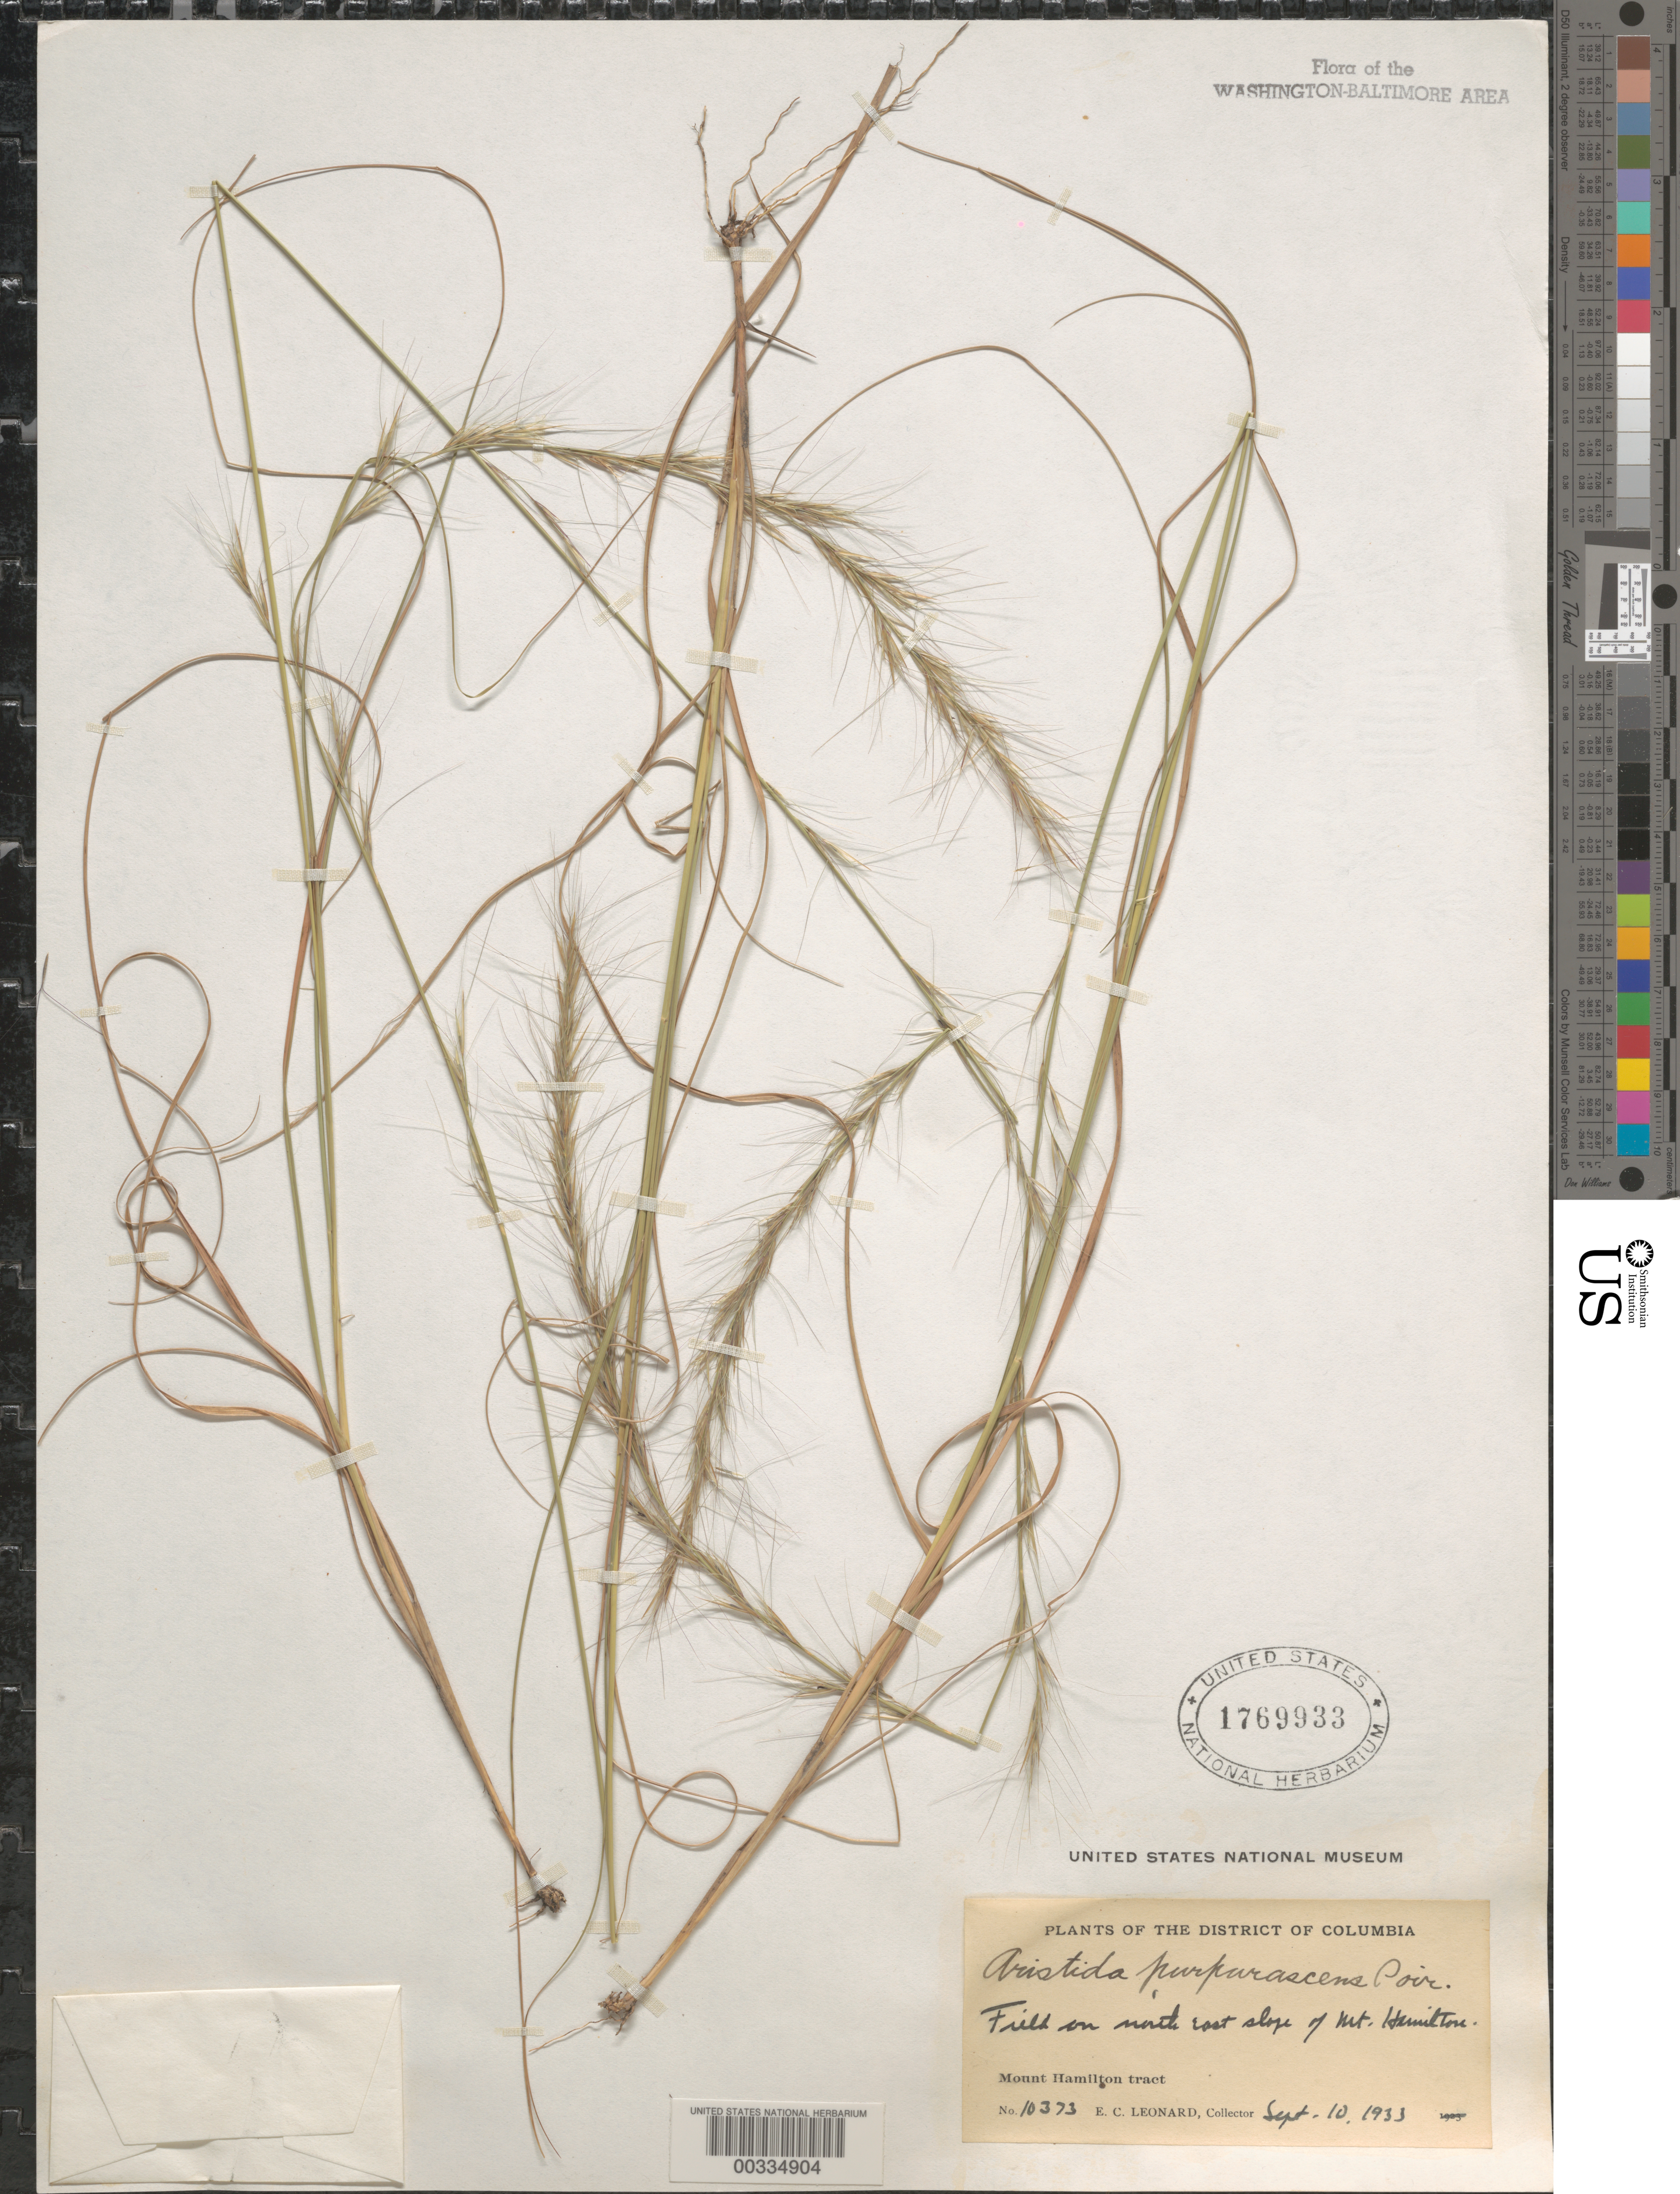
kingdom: Plantae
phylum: Tracheophyta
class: Liliopsida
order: Poales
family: Poaceae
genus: Aristida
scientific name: Aristida purpurascens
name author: Poir. in Lam.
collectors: E. C. Leonard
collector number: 10373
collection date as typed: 10 Sep 1933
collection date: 1933-09-10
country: United States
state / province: District of Columbia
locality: Mount Hamilton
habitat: Field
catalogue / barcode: US 1769933